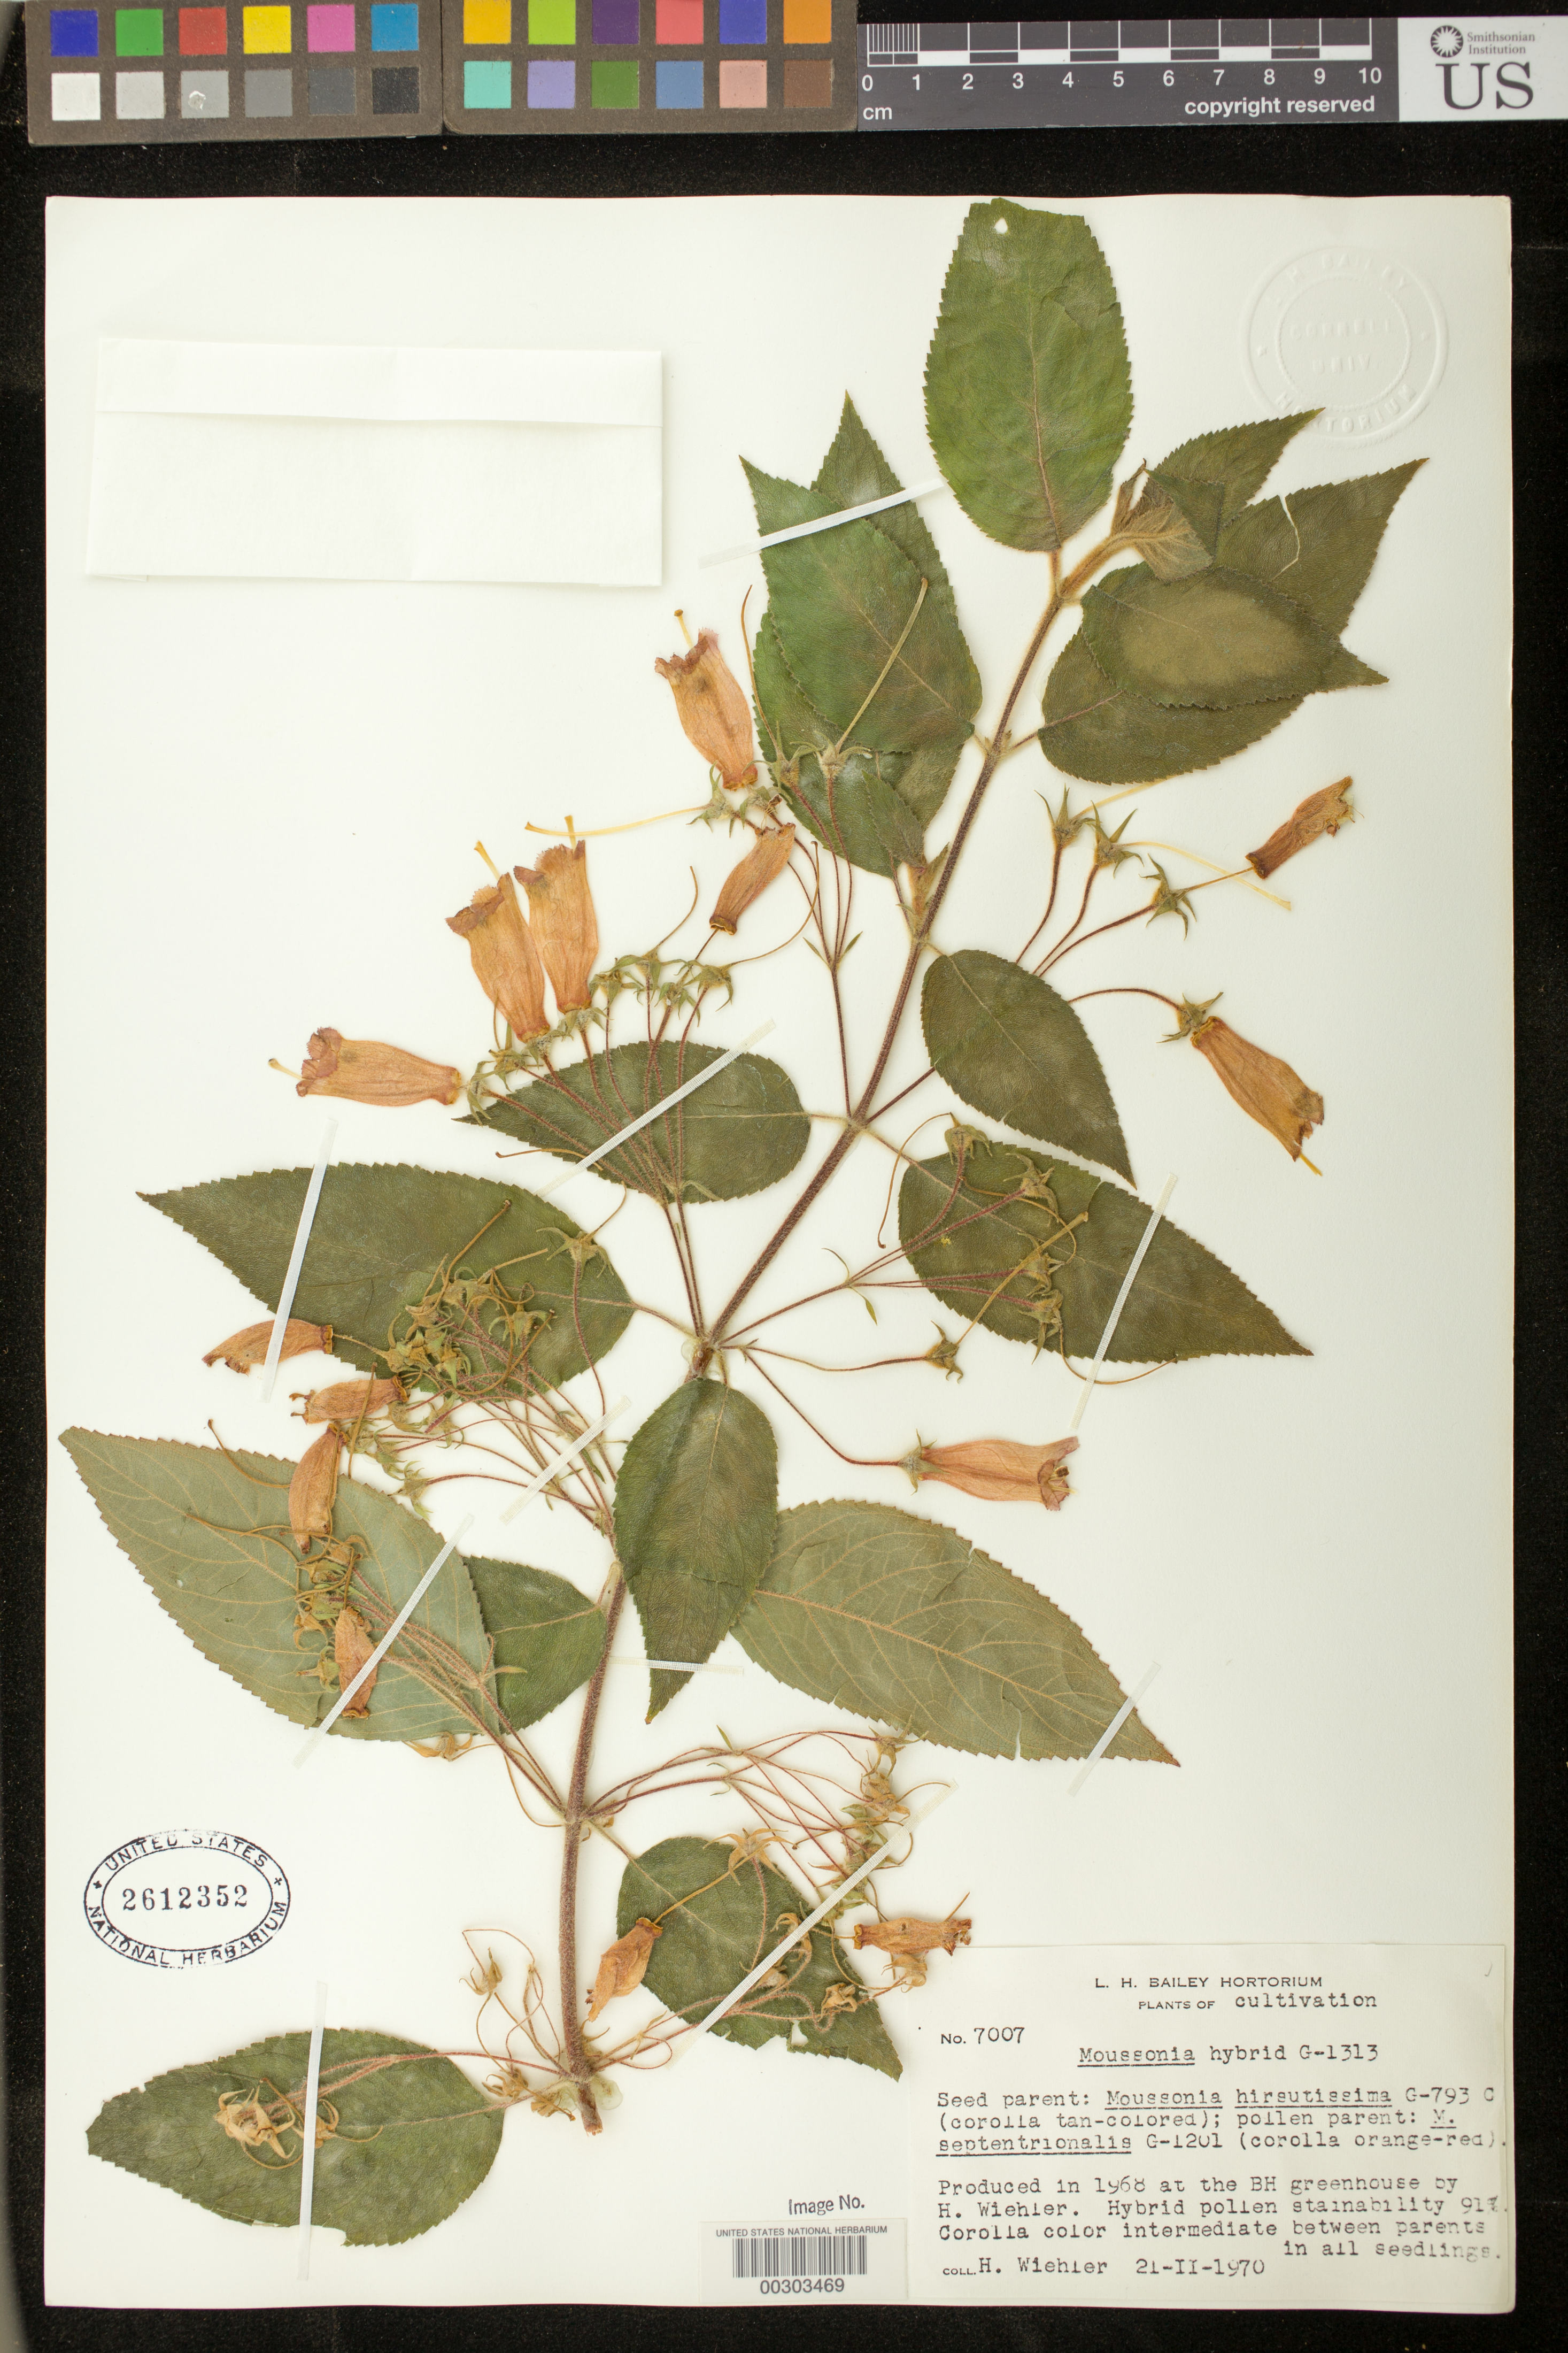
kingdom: Plantae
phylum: Tracheophyta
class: Magnoliopsida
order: Lamiales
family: Gesneriaceae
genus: Moussonia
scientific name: Moussonia hybrid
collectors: H. J. Wiehler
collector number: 7007 [G-1313]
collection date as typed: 21 Feb 1970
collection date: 1970-02-21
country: United States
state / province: New York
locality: Cultivated at Bailey Hortorium greenhouse.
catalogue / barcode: US 2612352